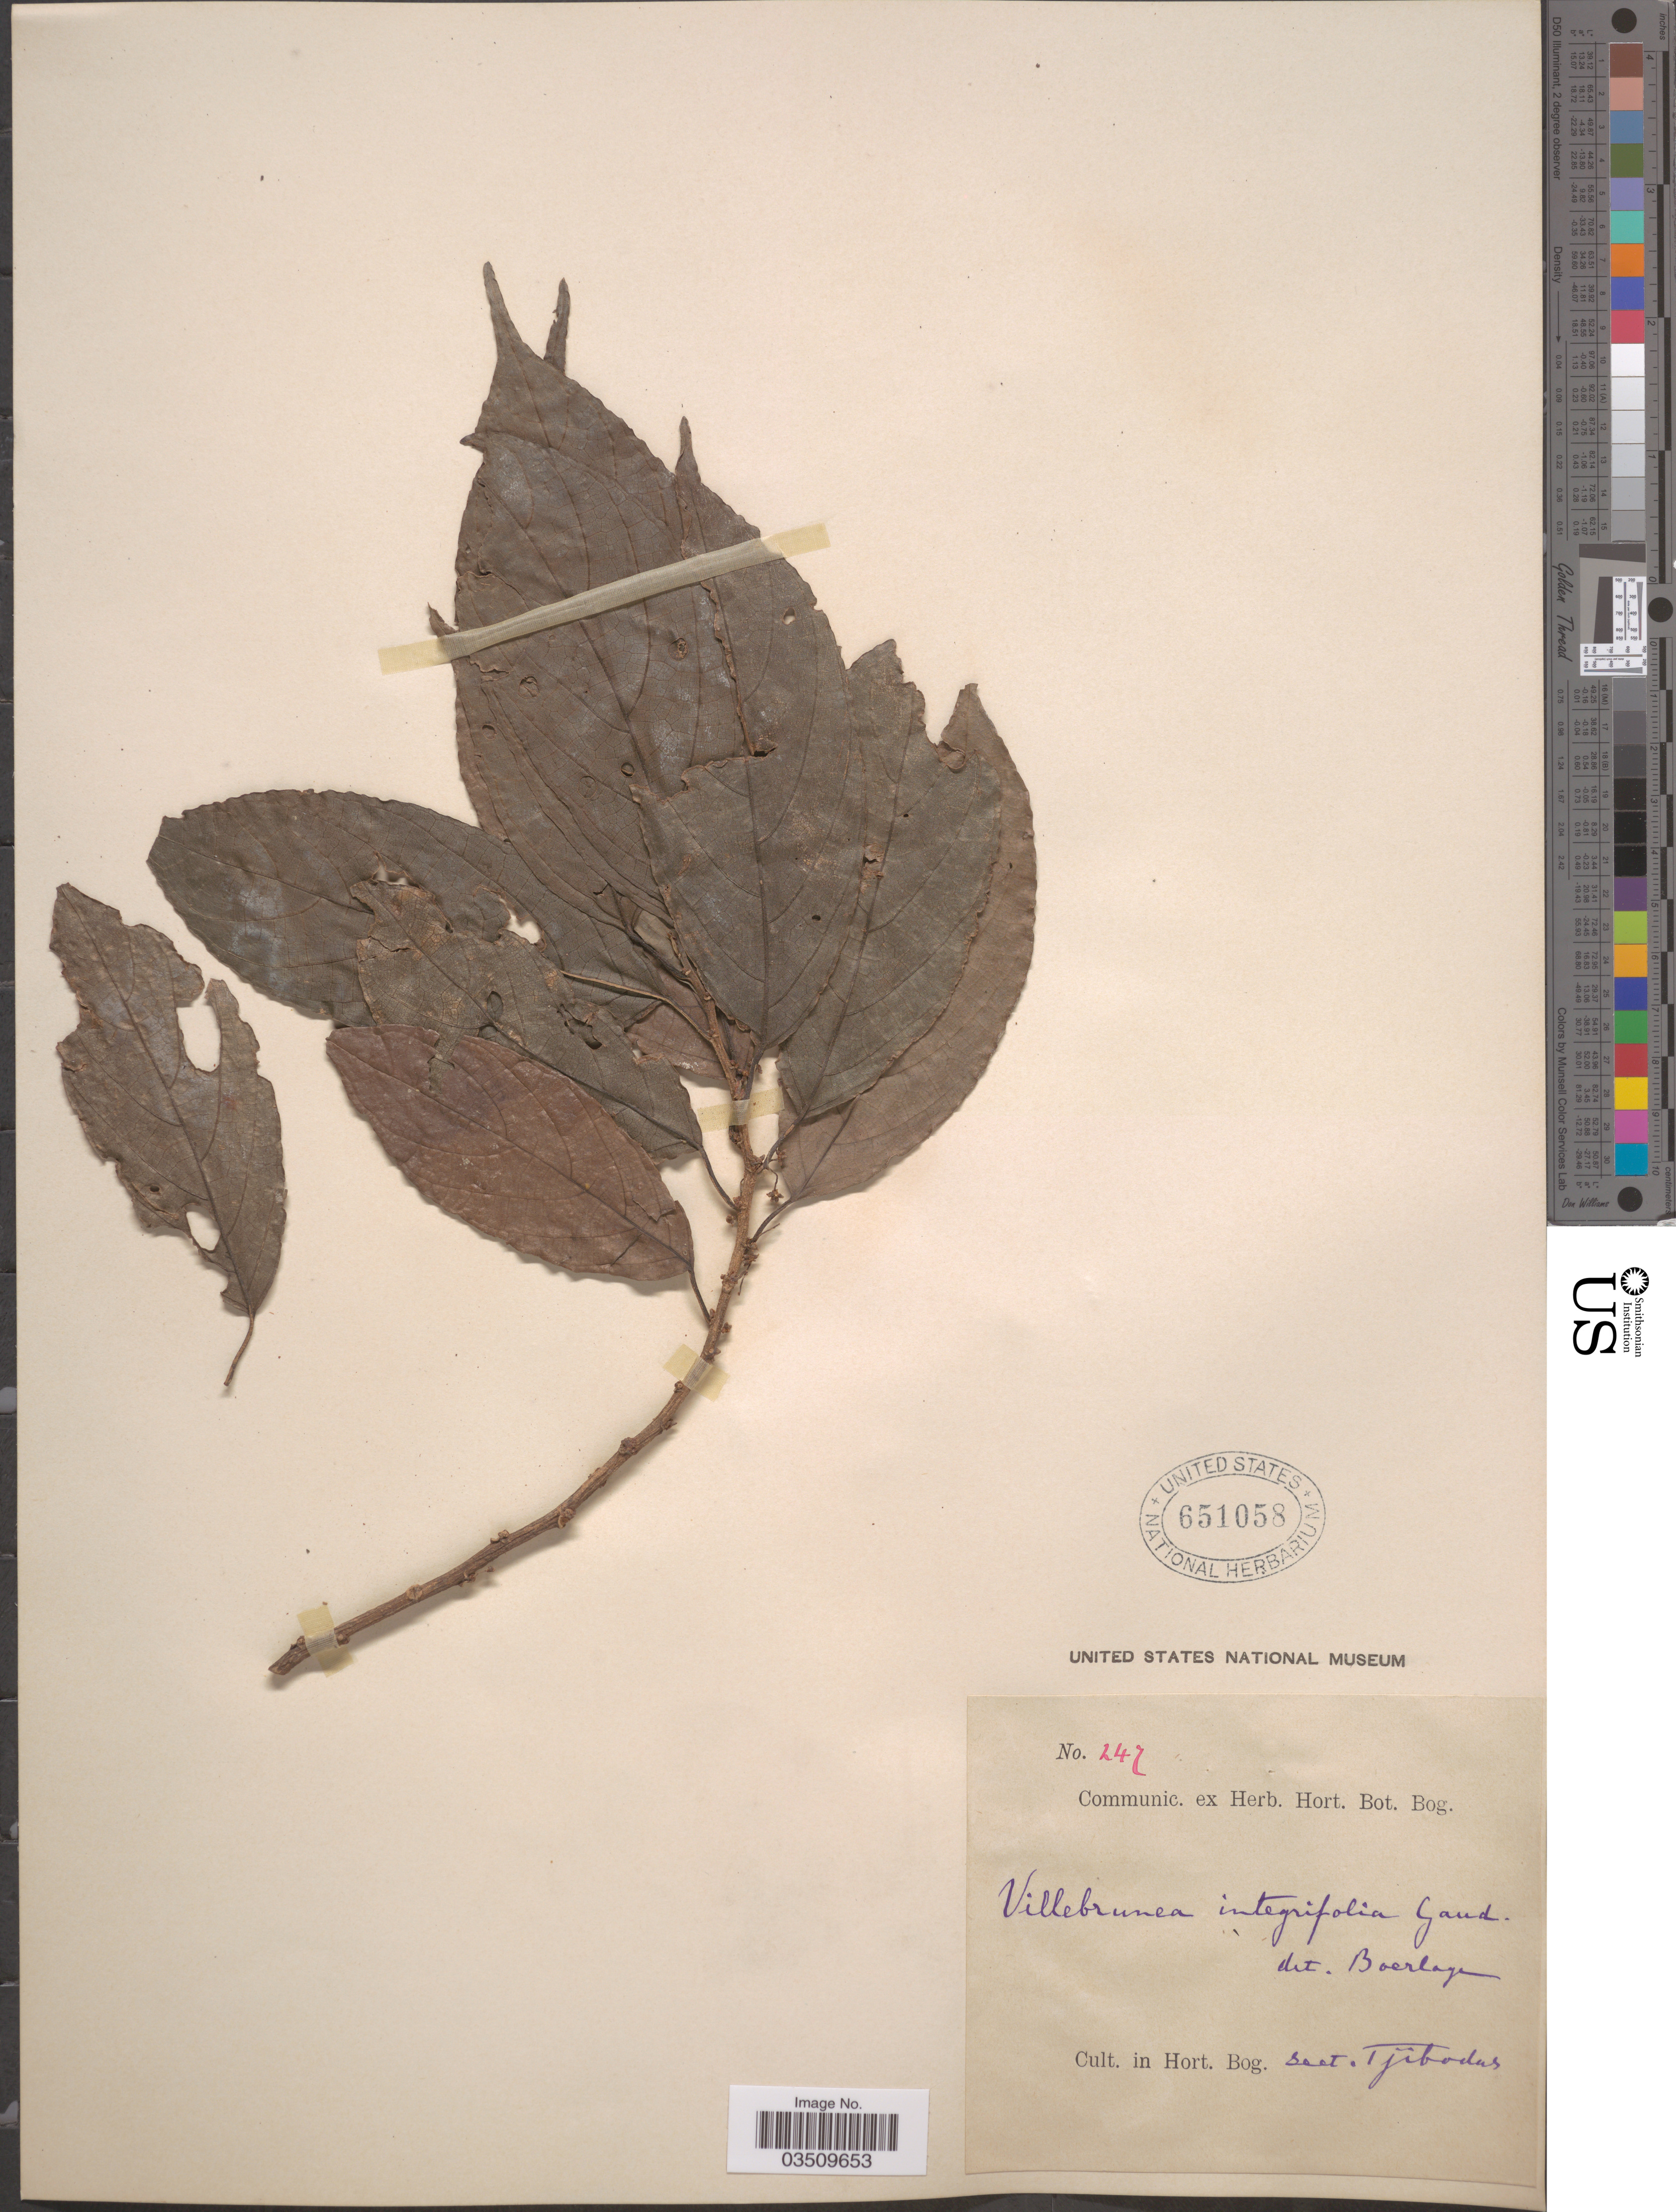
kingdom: Plantae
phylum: Tracheophyta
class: Magnoliopsida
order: Rosales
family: Urticaceae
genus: Oreocnide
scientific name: Oreocnide integrifolia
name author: (Gaudich.) Miq.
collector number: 247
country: Indonesia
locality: Hort. Bog. sect. Tjibodas.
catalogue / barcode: US 651058